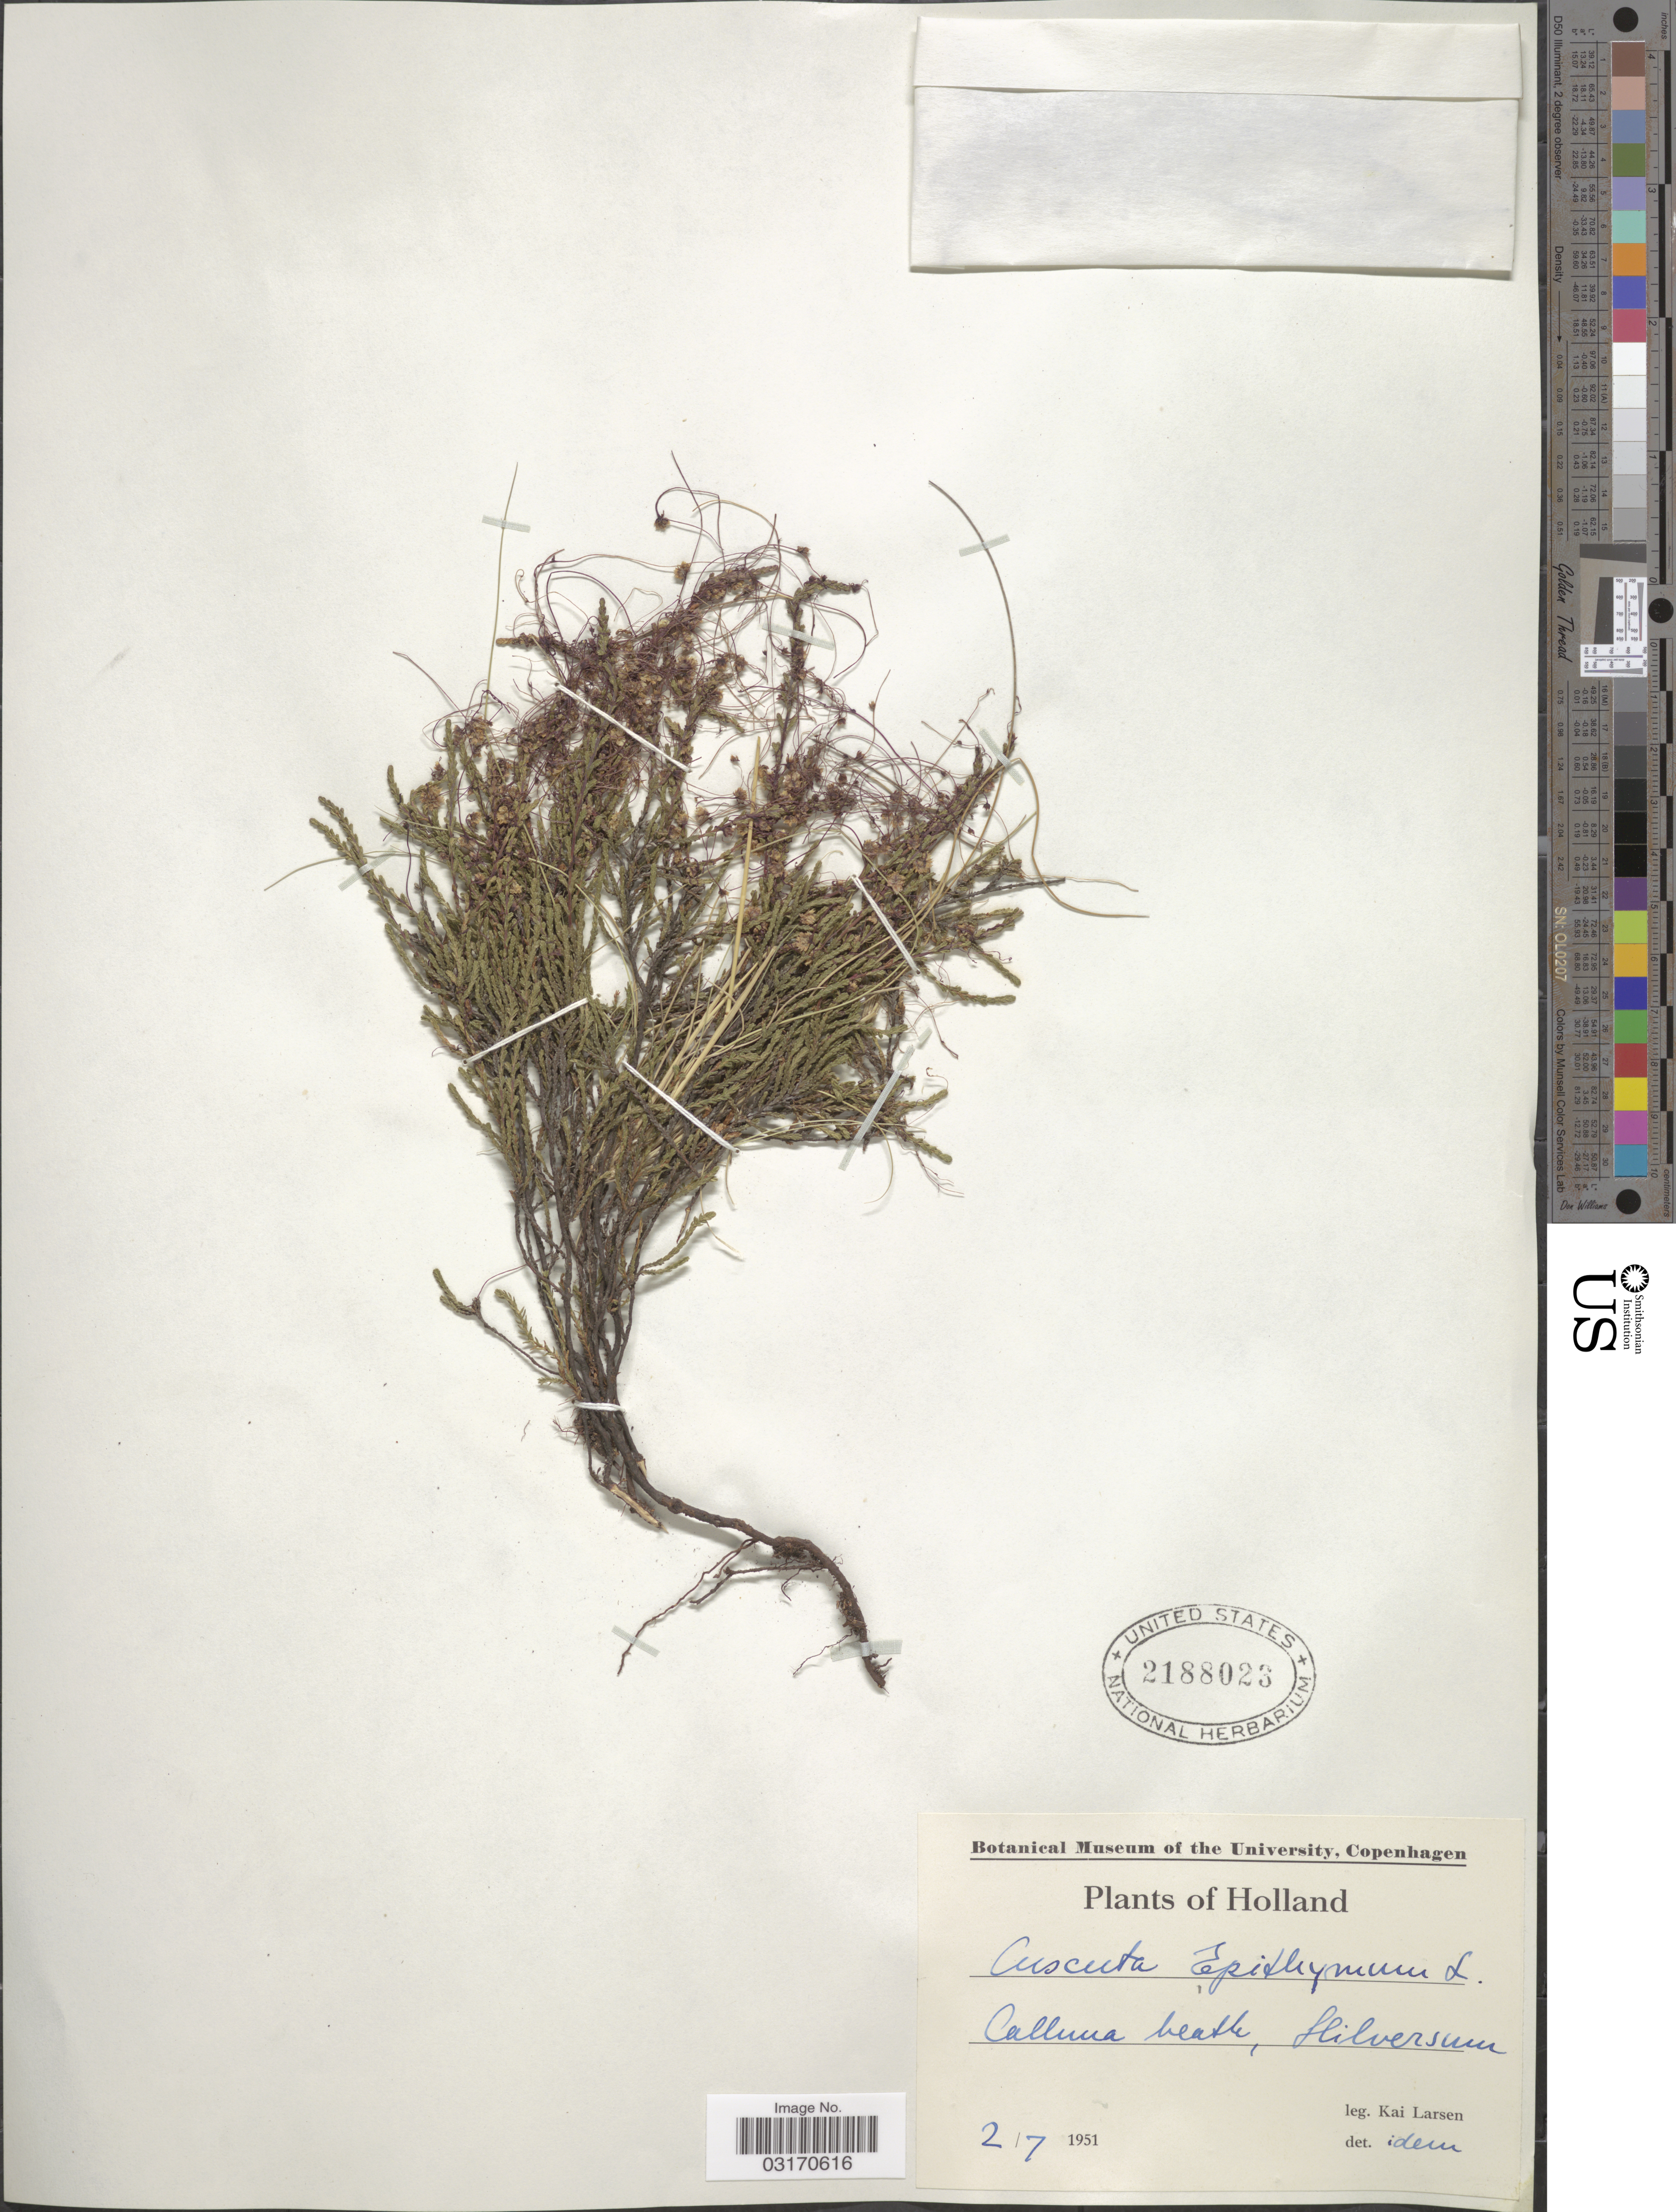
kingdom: Plantae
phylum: Tracheophyta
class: Magnoliopsida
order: Solanales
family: Convolvulaceae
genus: Cuscuta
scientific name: Cuscuta epithymum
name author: Murray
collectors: K. Larsen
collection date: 1951-07-02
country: Netherlands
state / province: Noord Holland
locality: Holland. Calluna heath, Hilversum.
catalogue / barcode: US 2188023